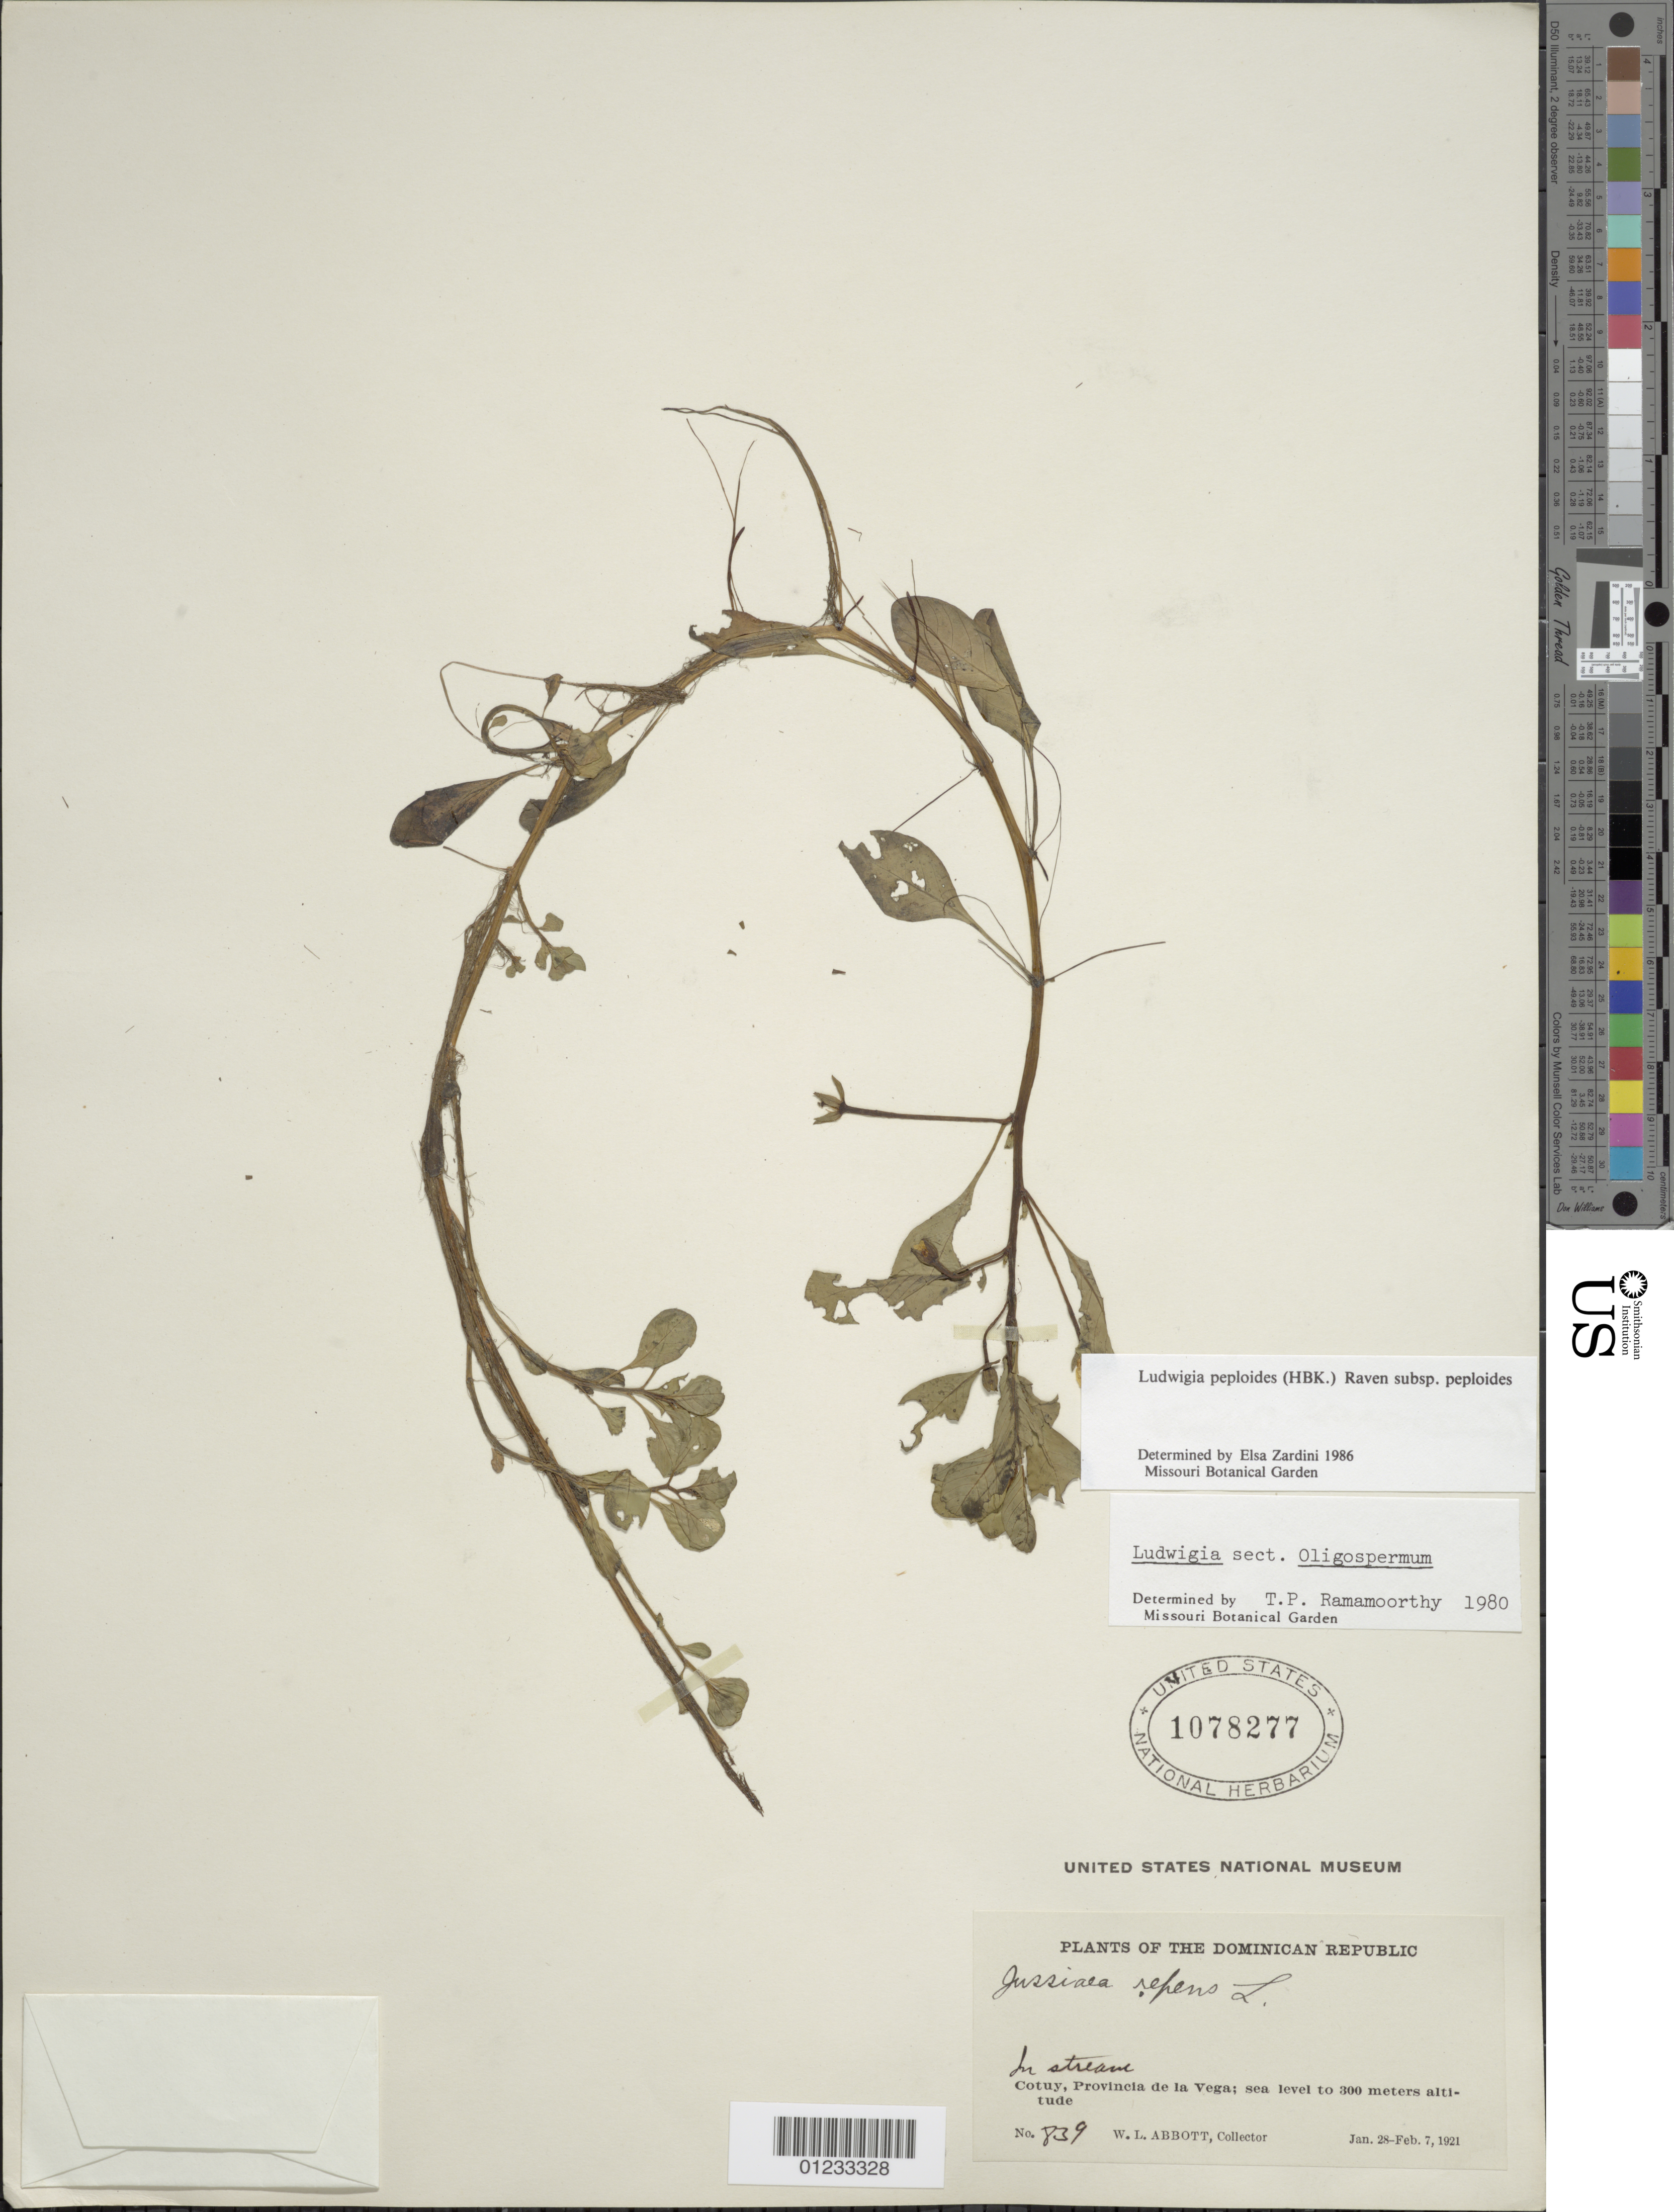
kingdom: Plantae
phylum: Tracheophyta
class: Magnoliopsida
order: Myrtales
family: Onagraceae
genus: Ludwigia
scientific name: Ludwigia peploides subsp. peploides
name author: (Kunth) P.H. Raven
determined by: Zardini, E. M.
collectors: W. L. Abbott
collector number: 839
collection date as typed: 28 Jan 1921 to 07 Feb 1921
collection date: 1921-01-28/1921-02-07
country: Dominican Republic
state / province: La Vega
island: Hispaniola Island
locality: Cotuy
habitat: In stream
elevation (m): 0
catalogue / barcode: US 1078277